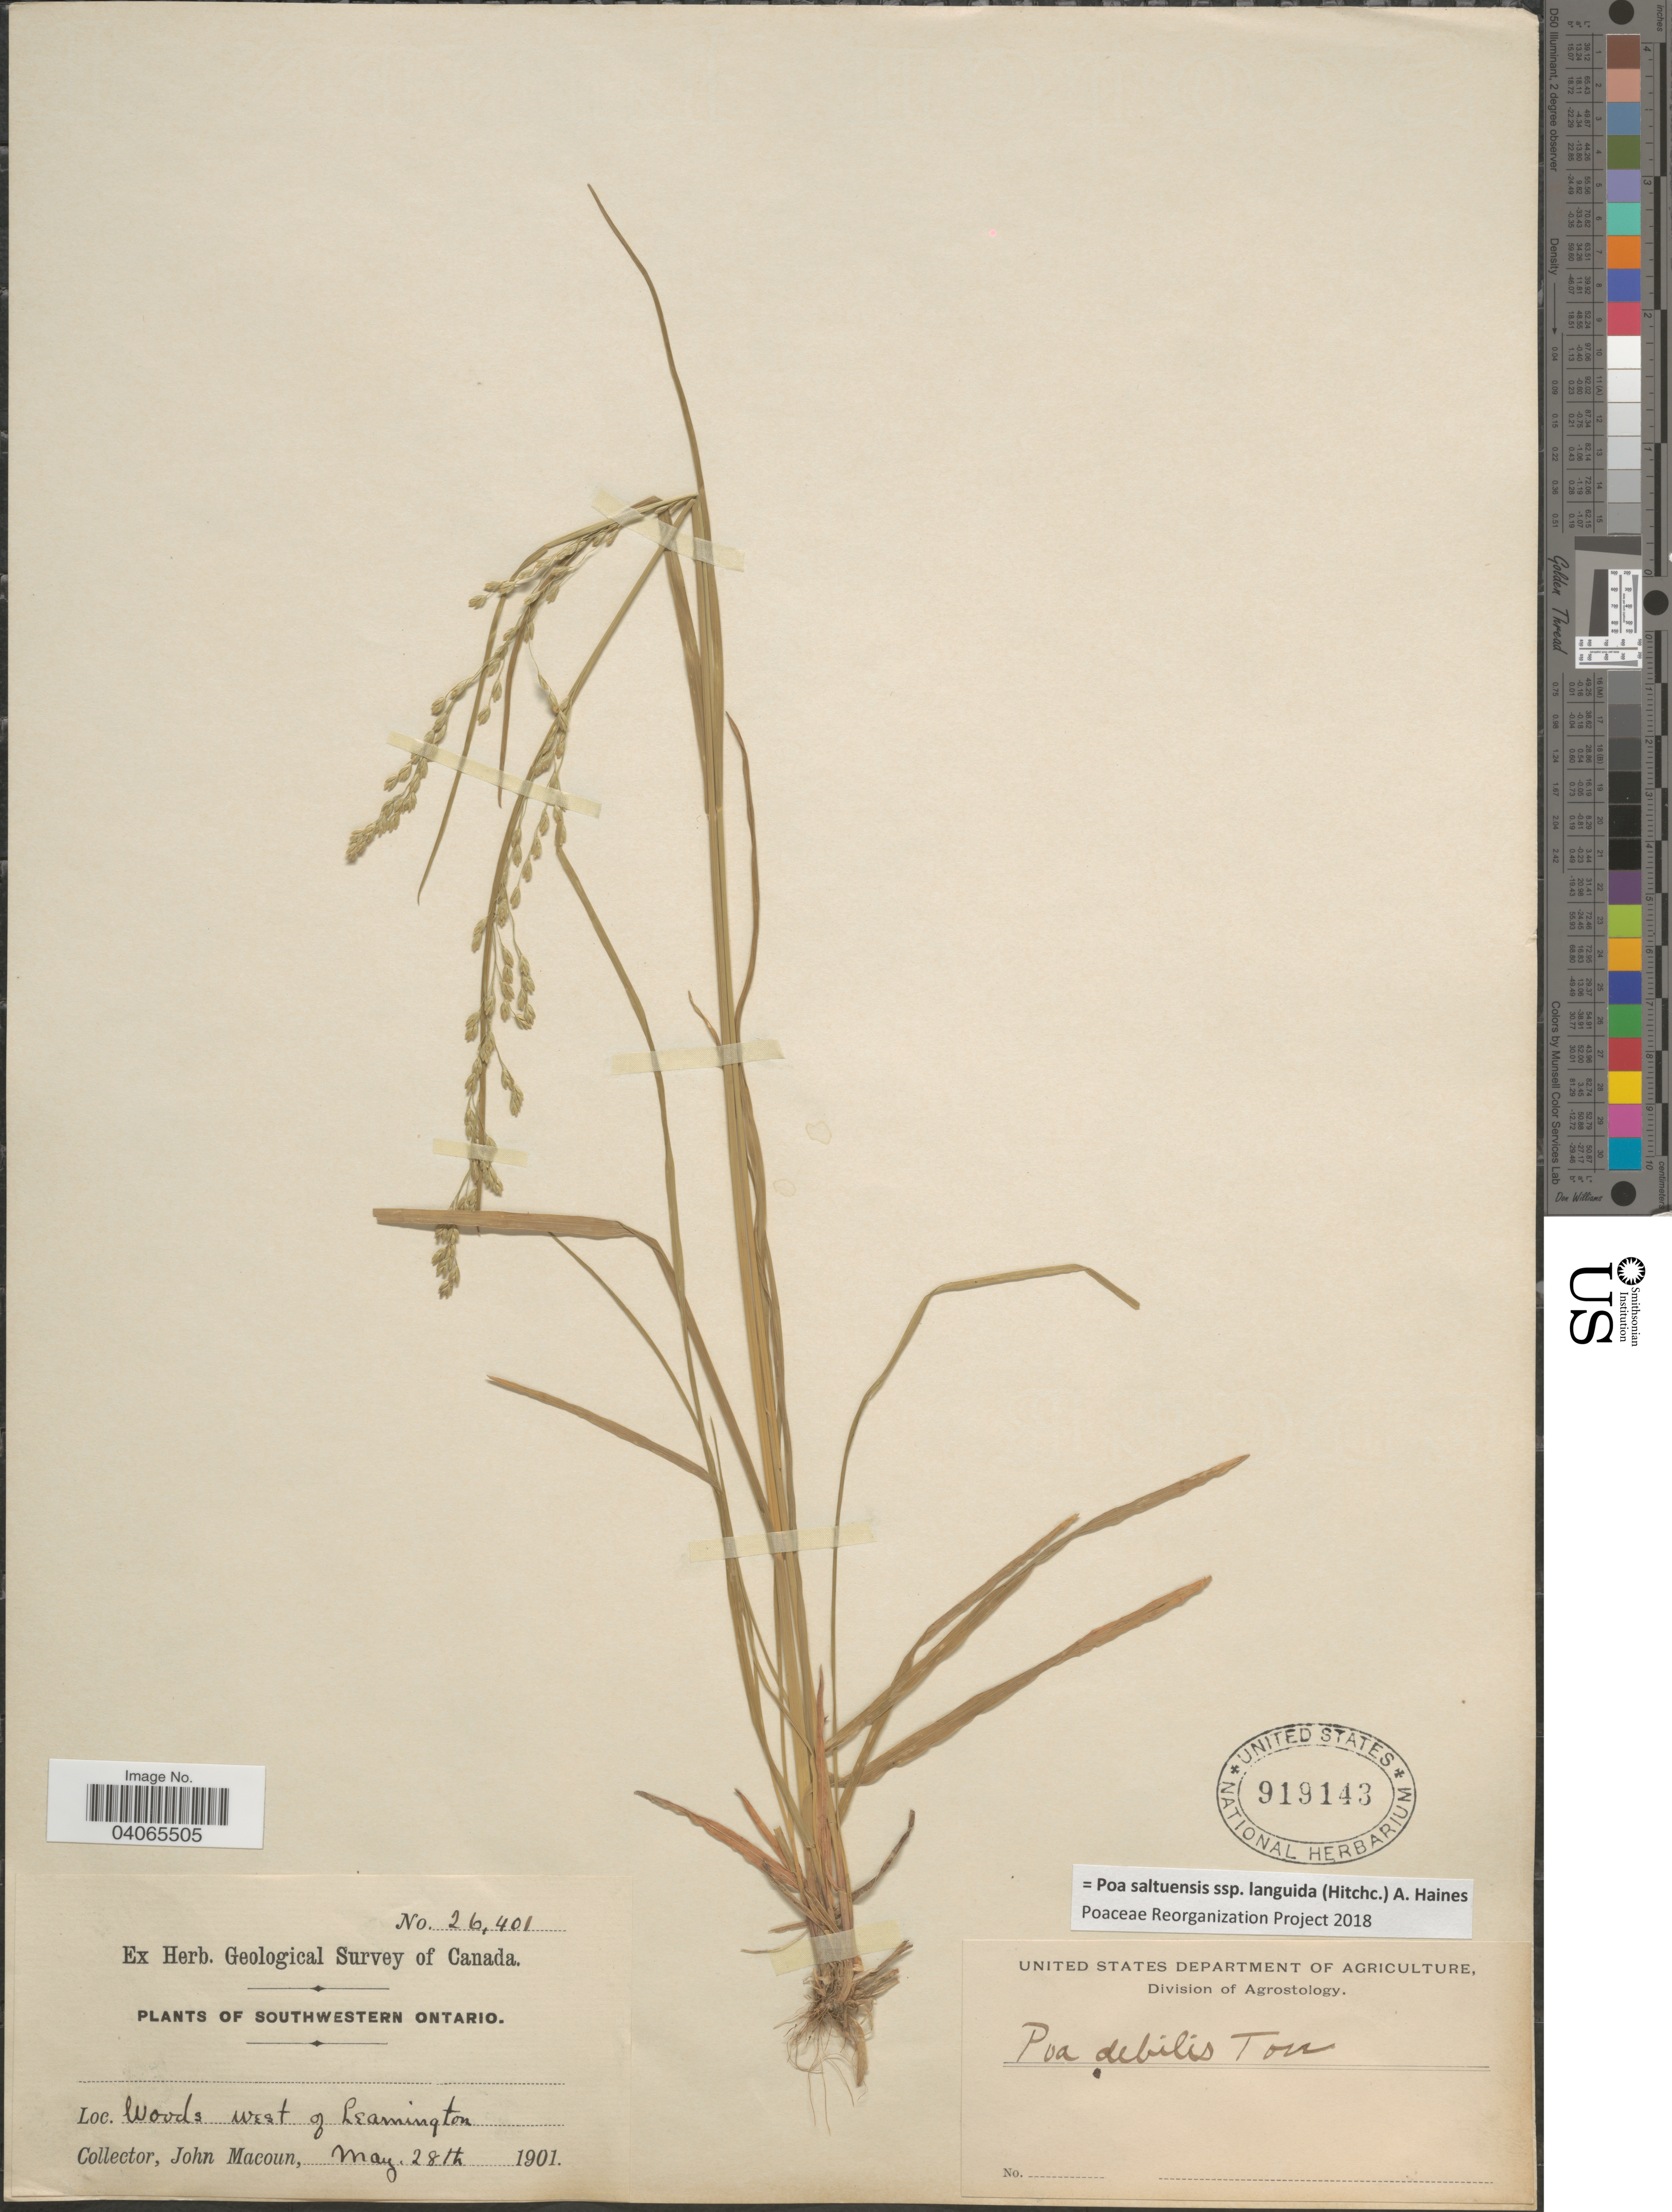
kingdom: Plantae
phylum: Tracheophyta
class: Liliopsida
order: Poales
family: Poaceae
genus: Poa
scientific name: Poa saltuensis subsp. languida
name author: (Hitchc.) A. Haines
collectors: J. Macoun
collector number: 26401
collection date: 1901-05-28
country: Canada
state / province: Ontario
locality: Herb. Geological Survey of Canada. Southwestern Ontario. Woods west of Leamington.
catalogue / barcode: US 919143